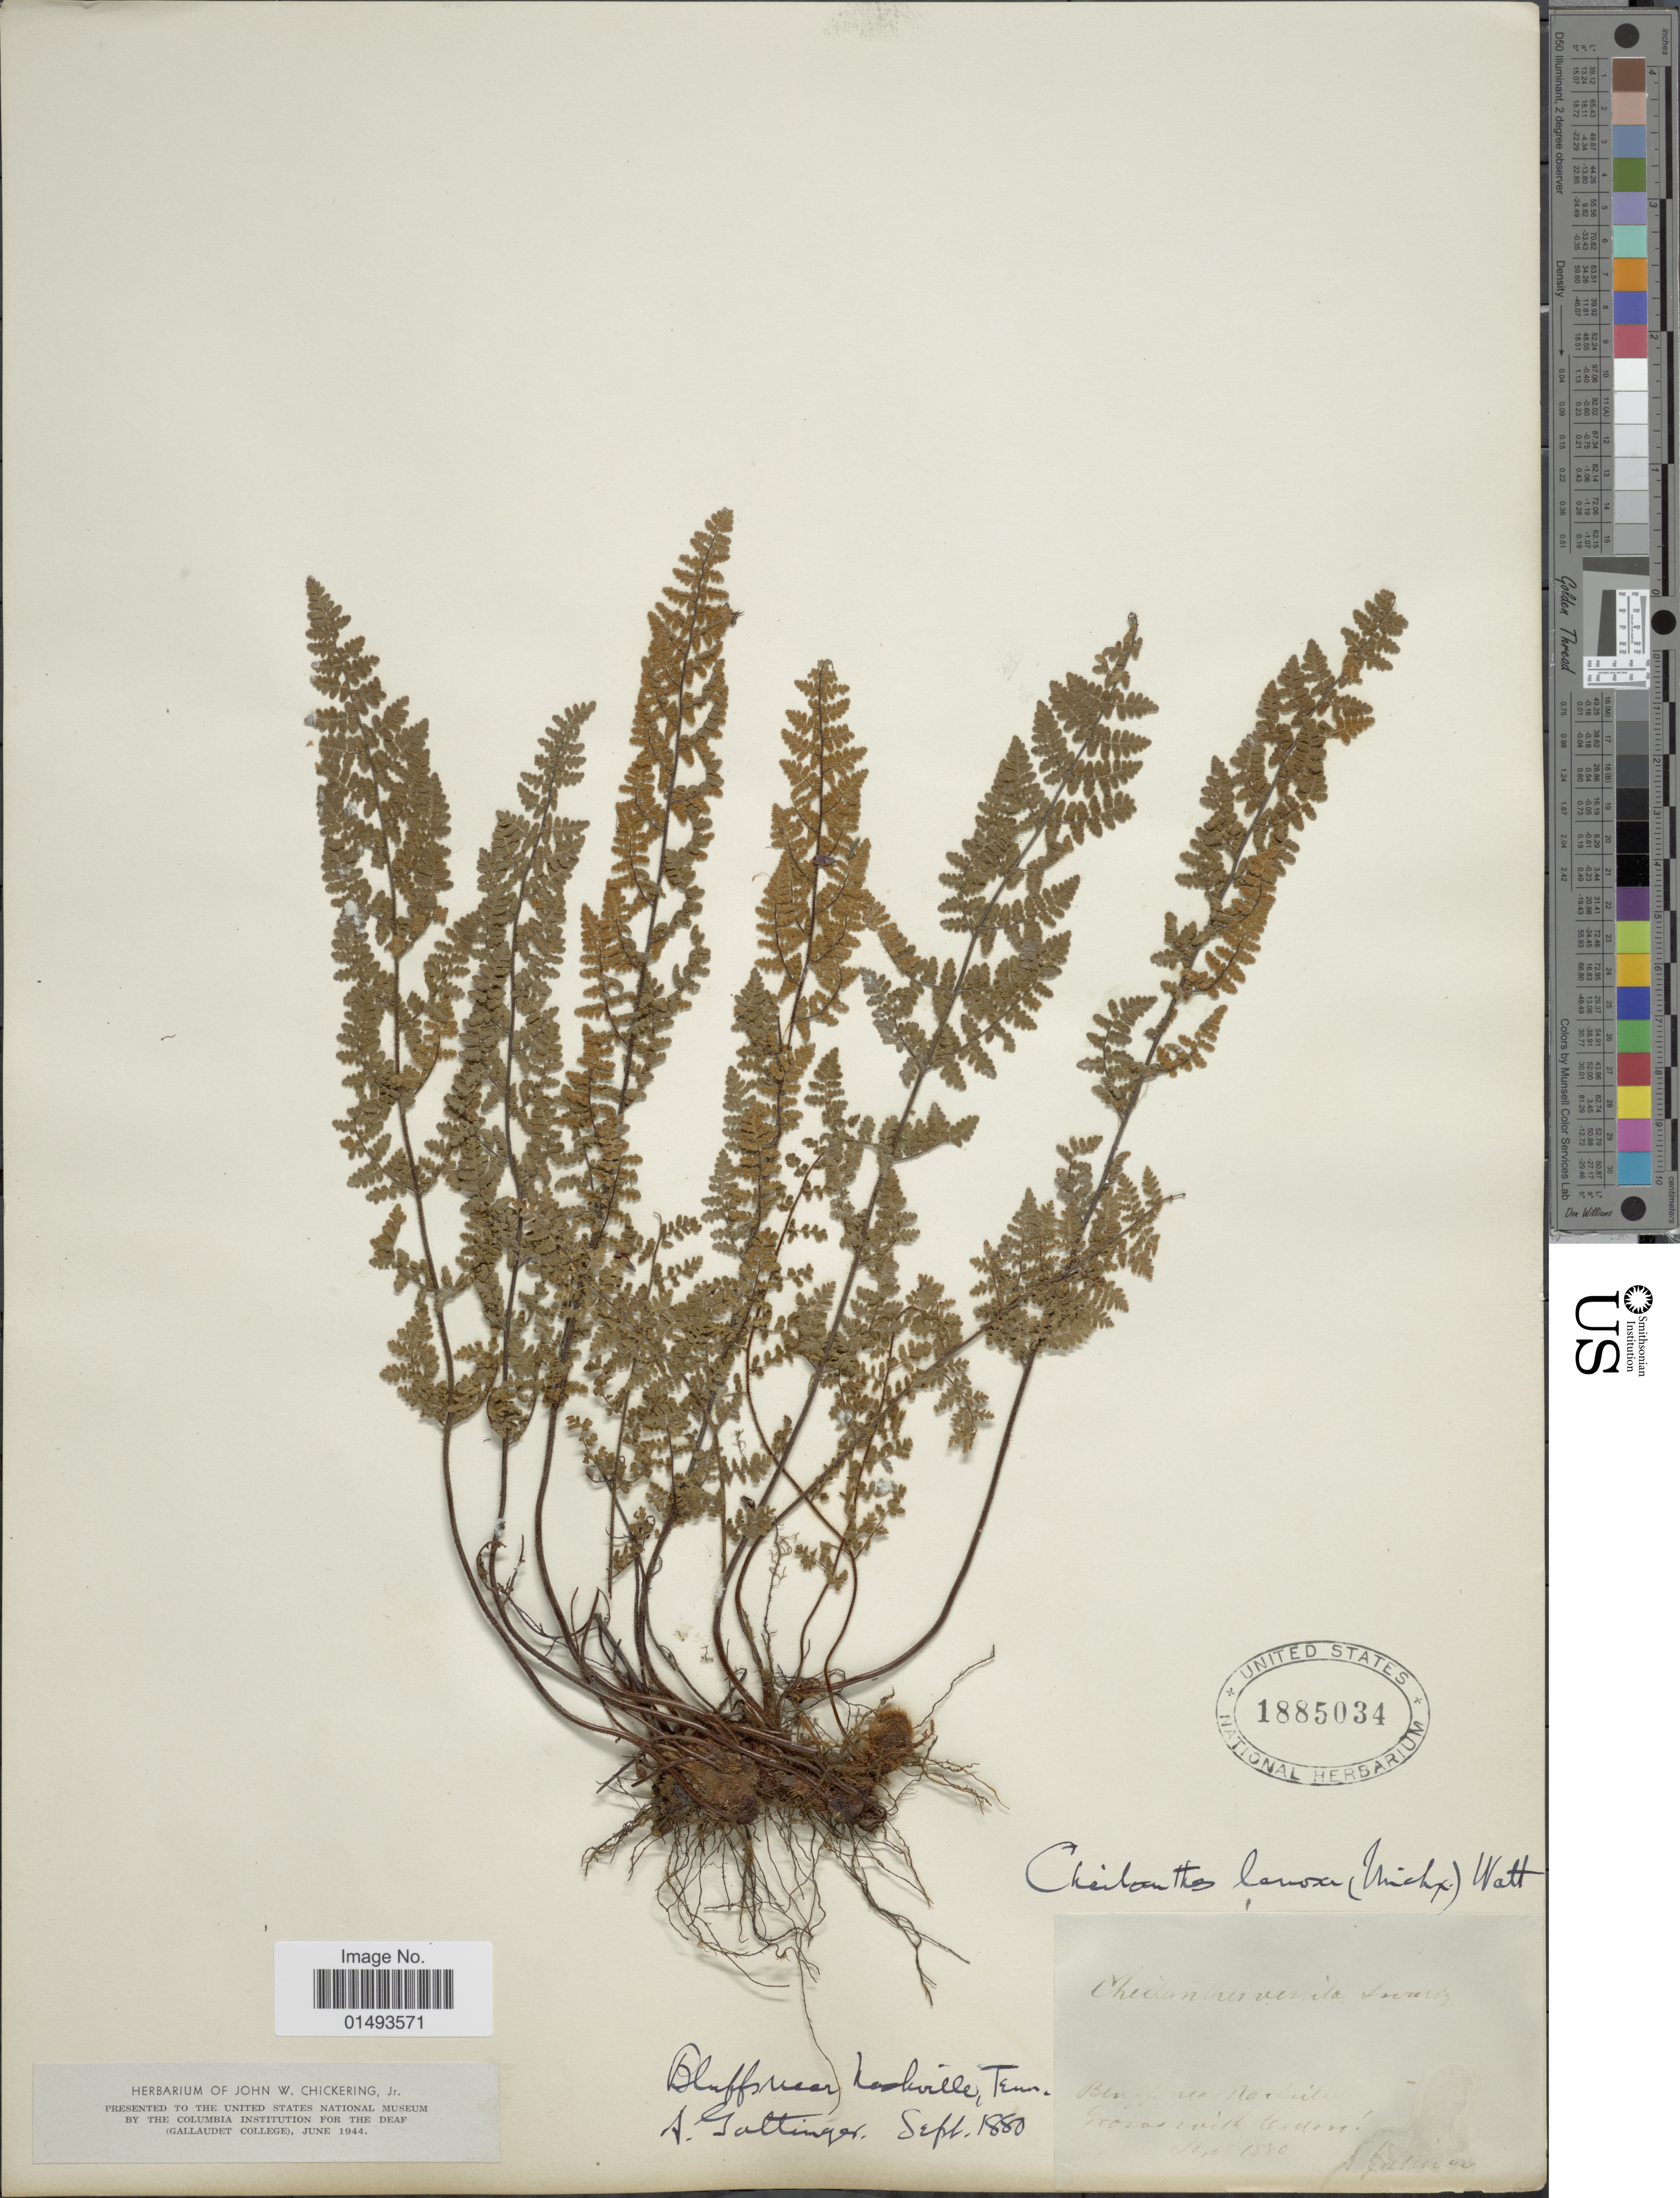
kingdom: Plantae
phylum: Tracheophyta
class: Polypodiopsida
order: Polypodiales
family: Pteridaceae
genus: Myriopteris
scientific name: Myriopteris lanosa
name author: (Michx.) Grusz & Windham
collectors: A. Gattinger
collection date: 1880-09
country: United States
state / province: Tennessee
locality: Bluffs near Rockville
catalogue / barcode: US 1885034